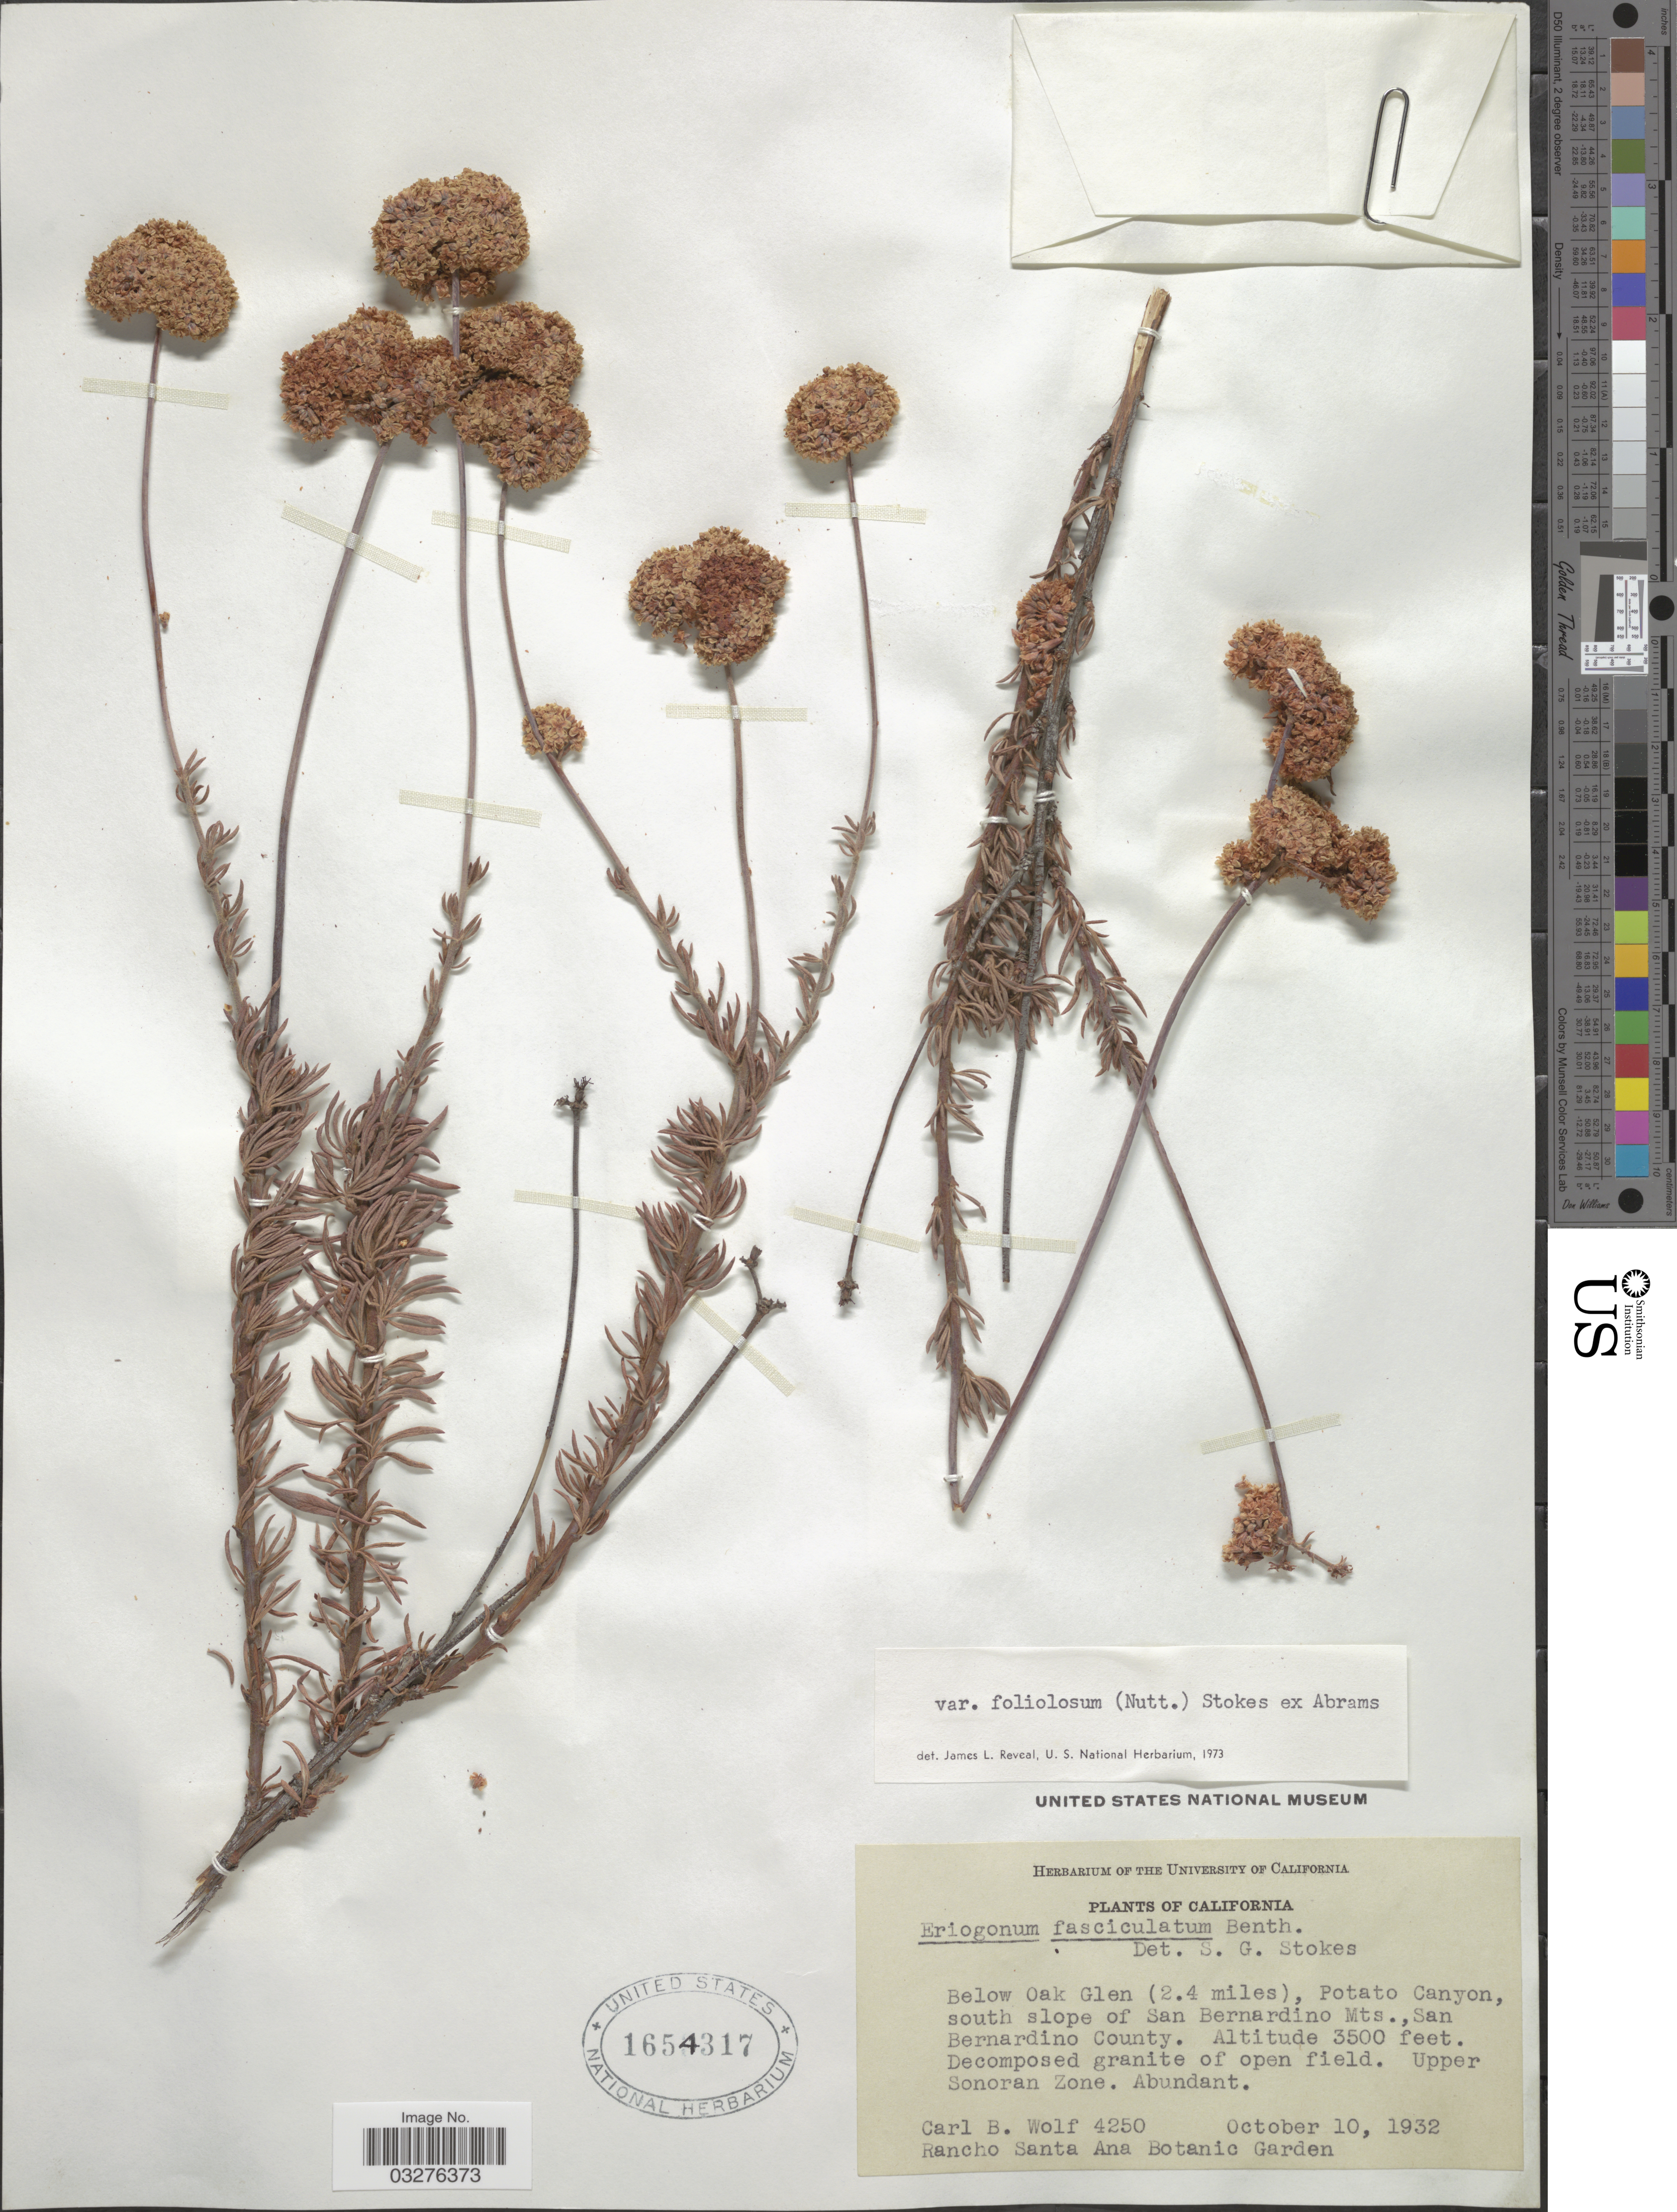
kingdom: Plantae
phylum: Tracheophyta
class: Magnoliopsida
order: Caryophyllales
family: Polygonaceae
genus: Eriogonum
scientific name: Eriogonum fasciculatum var. foliolosum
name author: (Nutt.) S. Stokes ex Abrams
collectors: C. B. Wolf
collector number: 4250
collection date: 1932-10-10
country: United States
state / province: California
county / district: San Bernardino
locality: Below Oak Glen (2.4 miles), Potato Canyon, south slope of San Bernardino Mts., San Bernardino County, Upper Sonoran Zone.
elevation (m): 1067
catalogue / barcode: US 1654317